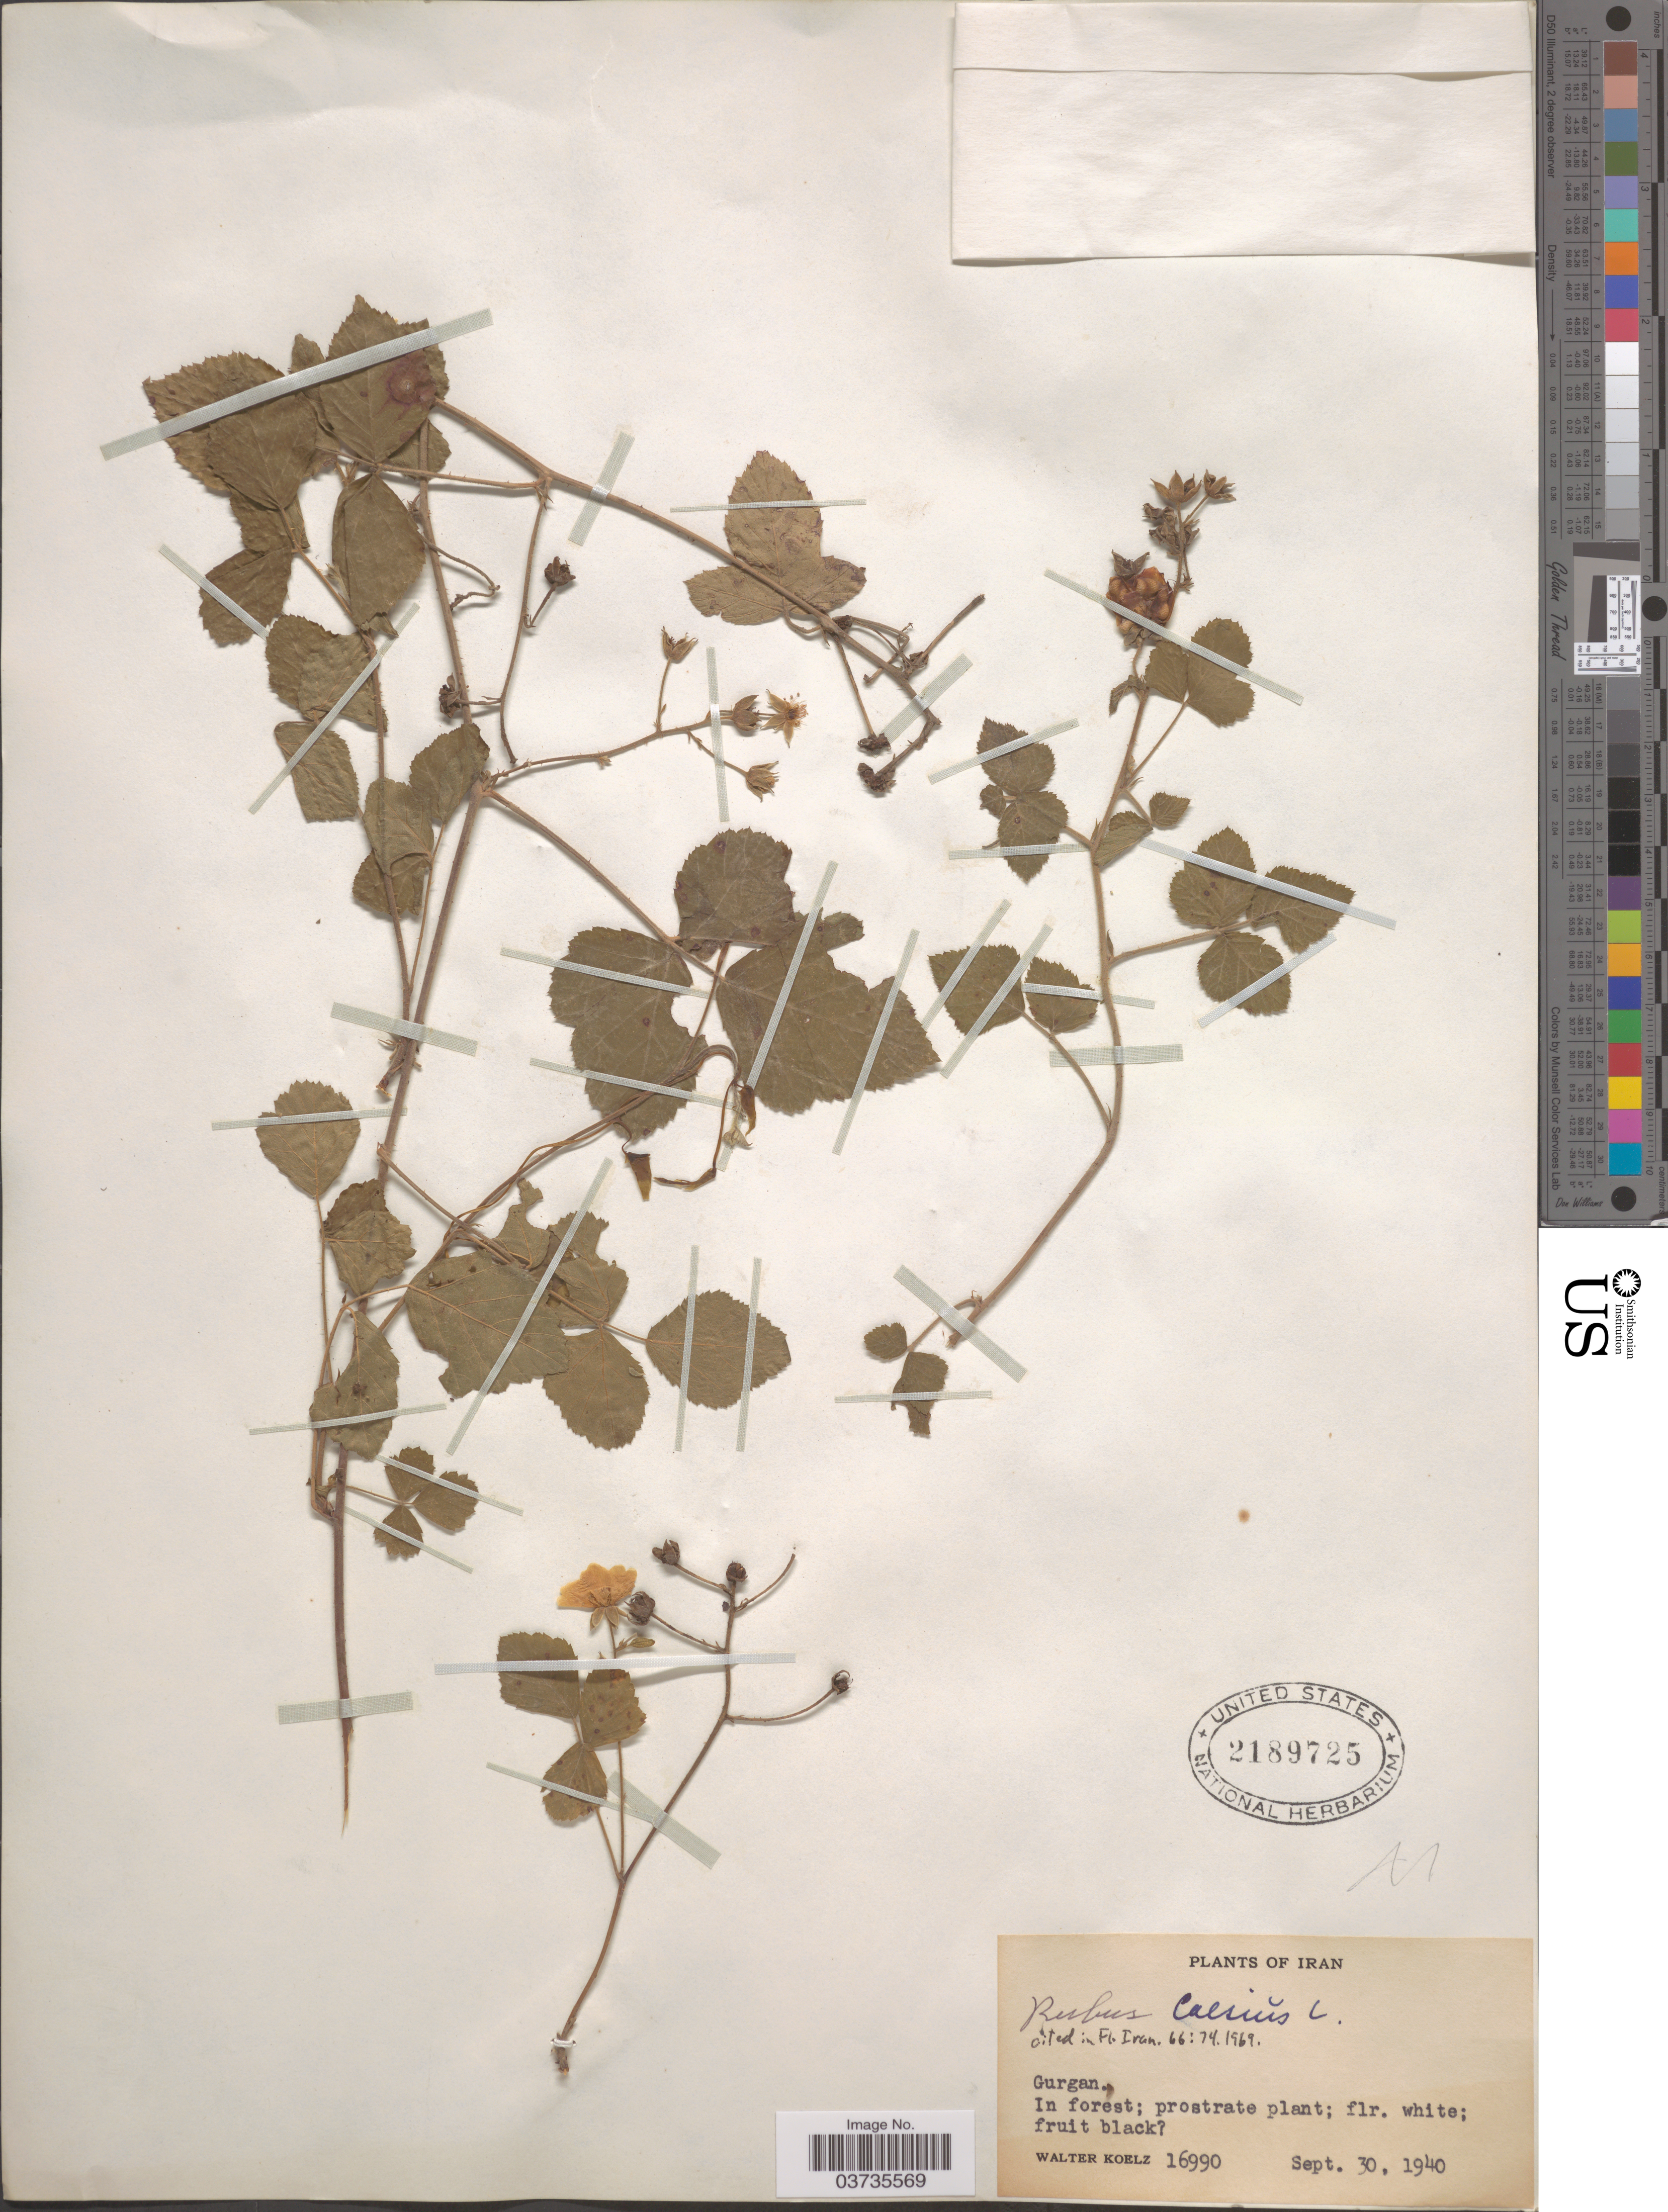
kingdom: Plantae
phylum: Tracheophyta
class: Magnoliopsida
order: Rosales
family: Rosaceae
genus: Rubus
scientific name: Rubus caesius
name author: L.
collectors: W. N. Koelz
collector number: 16990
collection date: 1940-09-30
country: Iran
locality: Gurgan.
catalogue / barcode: US 2189725